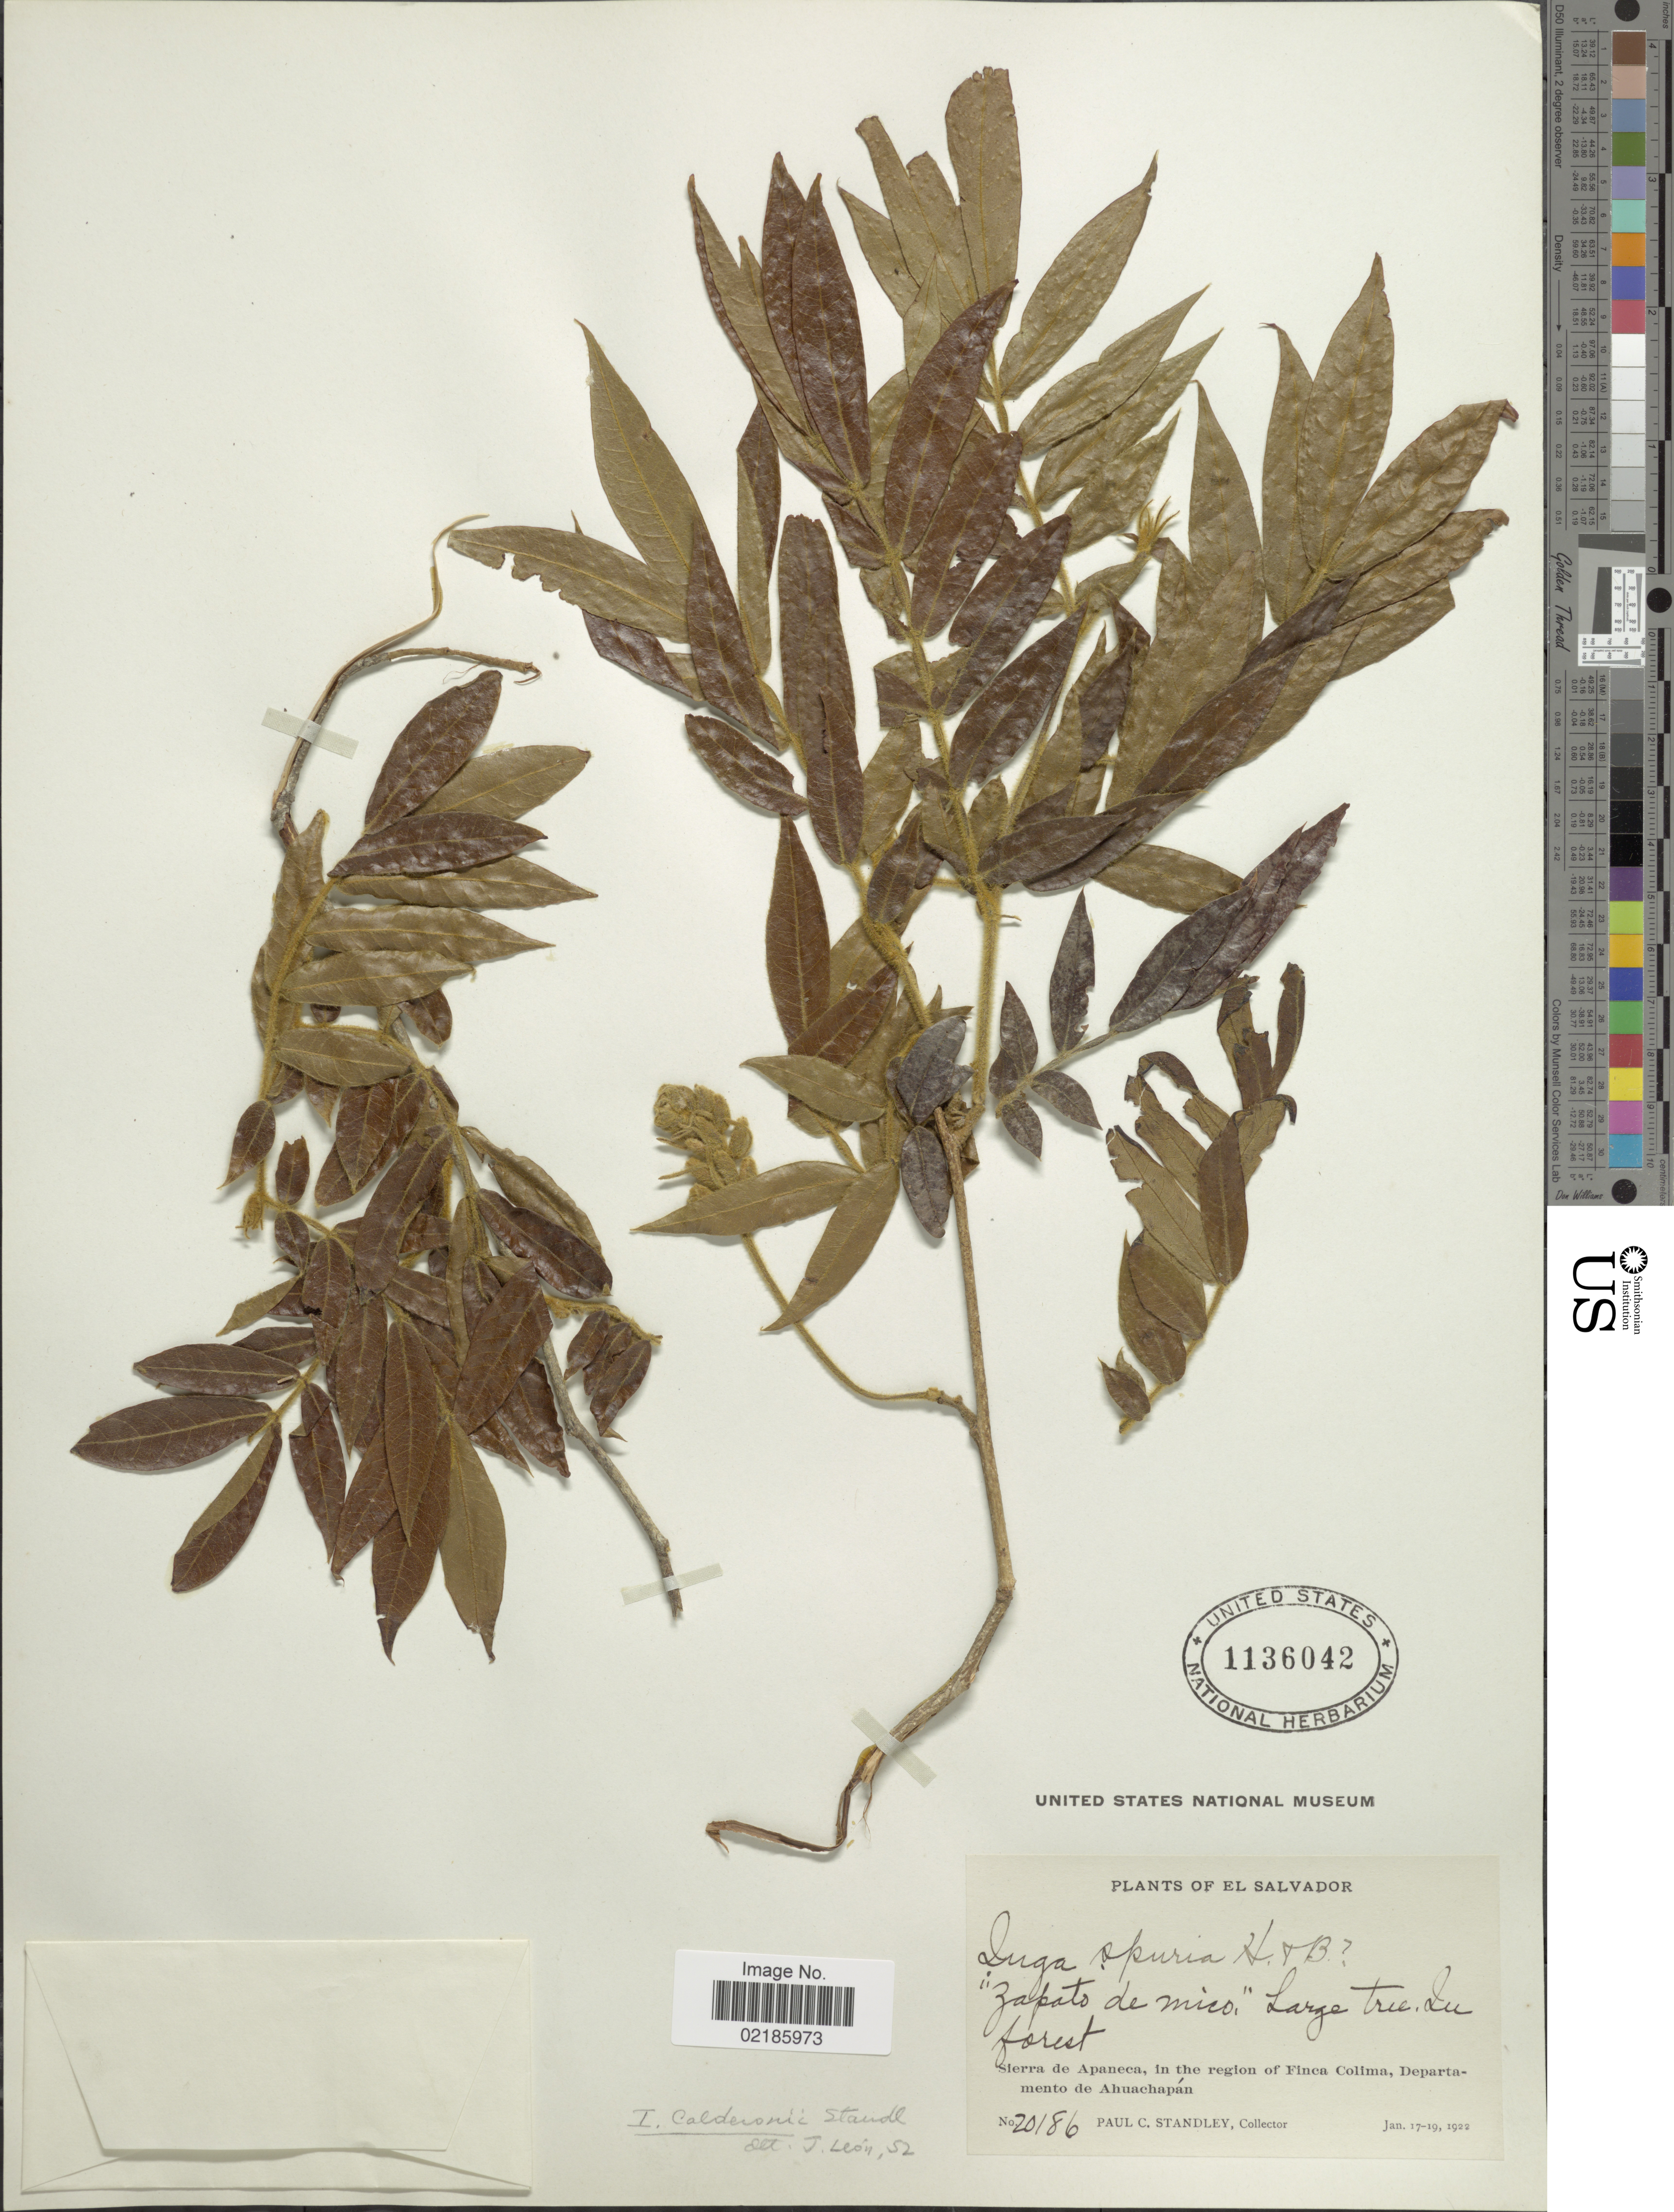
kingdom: Plantae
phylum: Tracheophyta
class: Magnoliopsida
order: Fabales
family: Fabaceae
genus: Inga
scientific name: Inga calderonii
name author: Standl.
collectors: P. C. Standley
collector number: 20186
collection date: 1922-01-17/1922-01-19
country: El Salvador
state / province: Ahuachapan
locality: Sierra de Apaneca, in the region of Finca Colima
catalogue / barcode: US 1136042